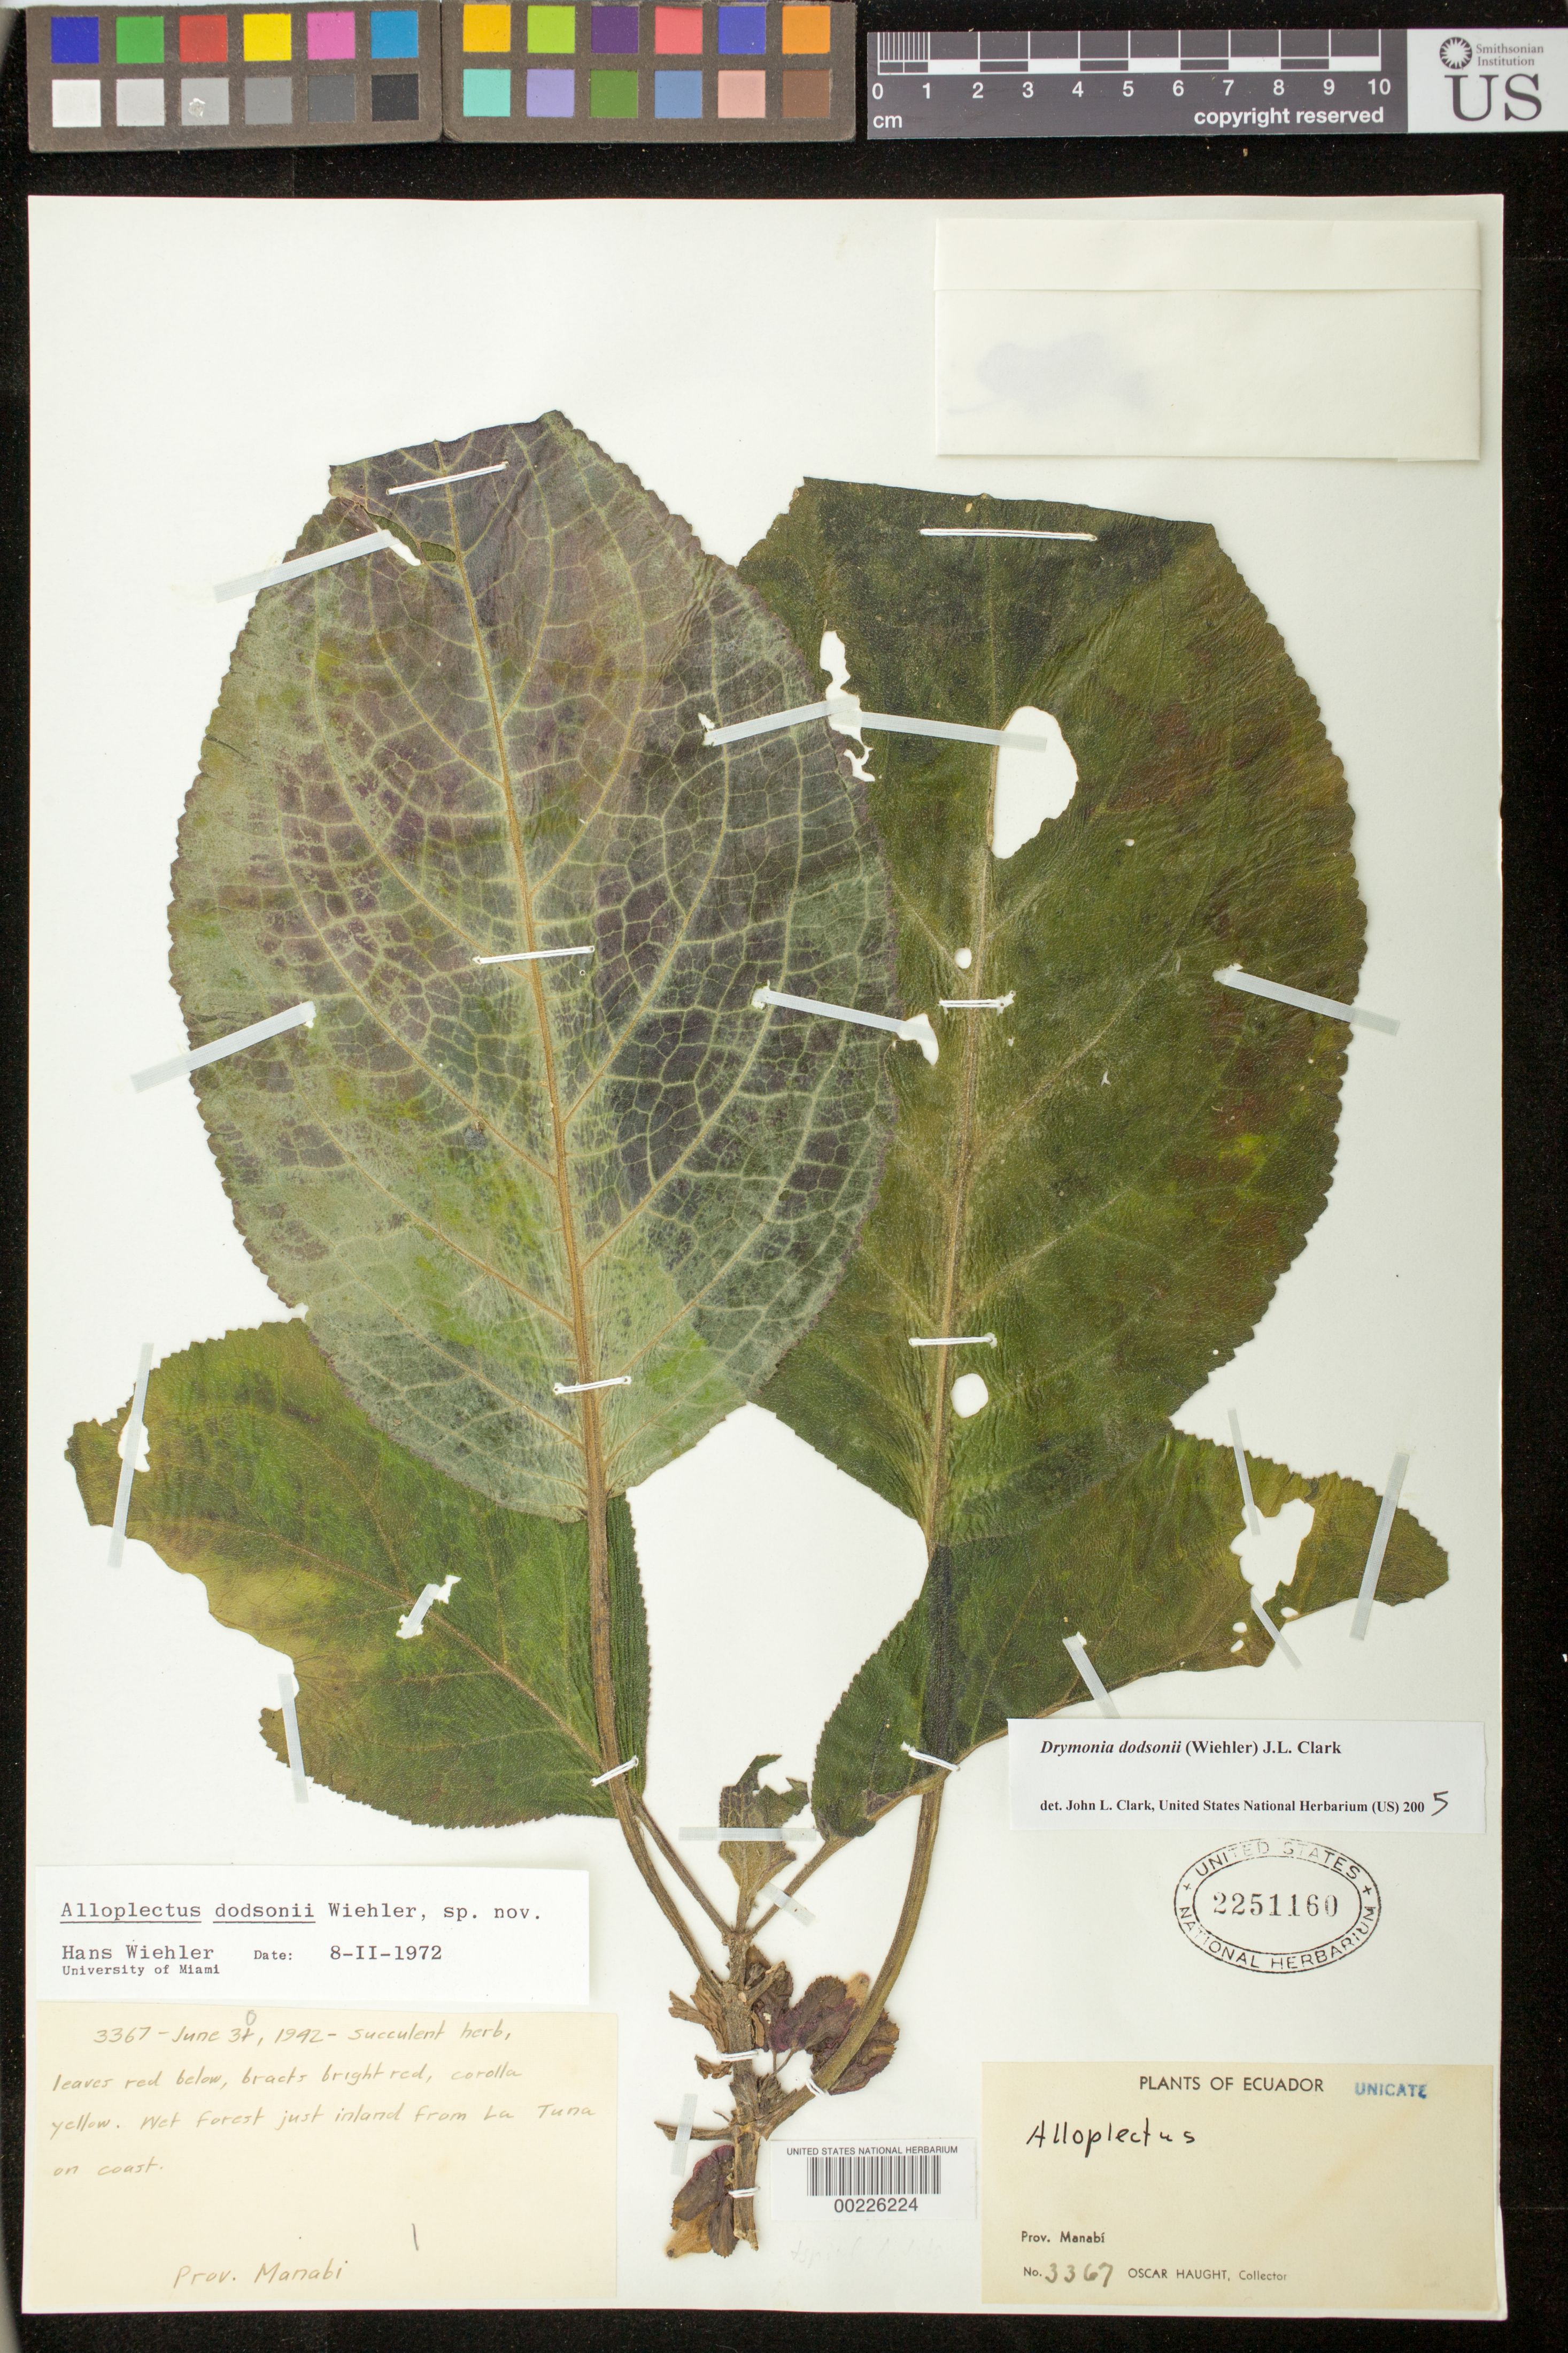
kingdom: Plantae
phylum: Tracheophyta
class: Magnoliopsida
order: Lamiales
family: Gesneriaceae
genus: Drymonia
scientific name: Drymonia dodsonii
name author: (Wiehler) J.L. Clark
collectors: O. L. Haught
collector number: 3367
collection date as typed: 30 Jun 1942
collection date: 1942-06-30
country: Ecuador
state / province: Manabí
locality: Just inland from La Tuna on coast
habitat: Wet forest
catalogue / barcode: US 2251160